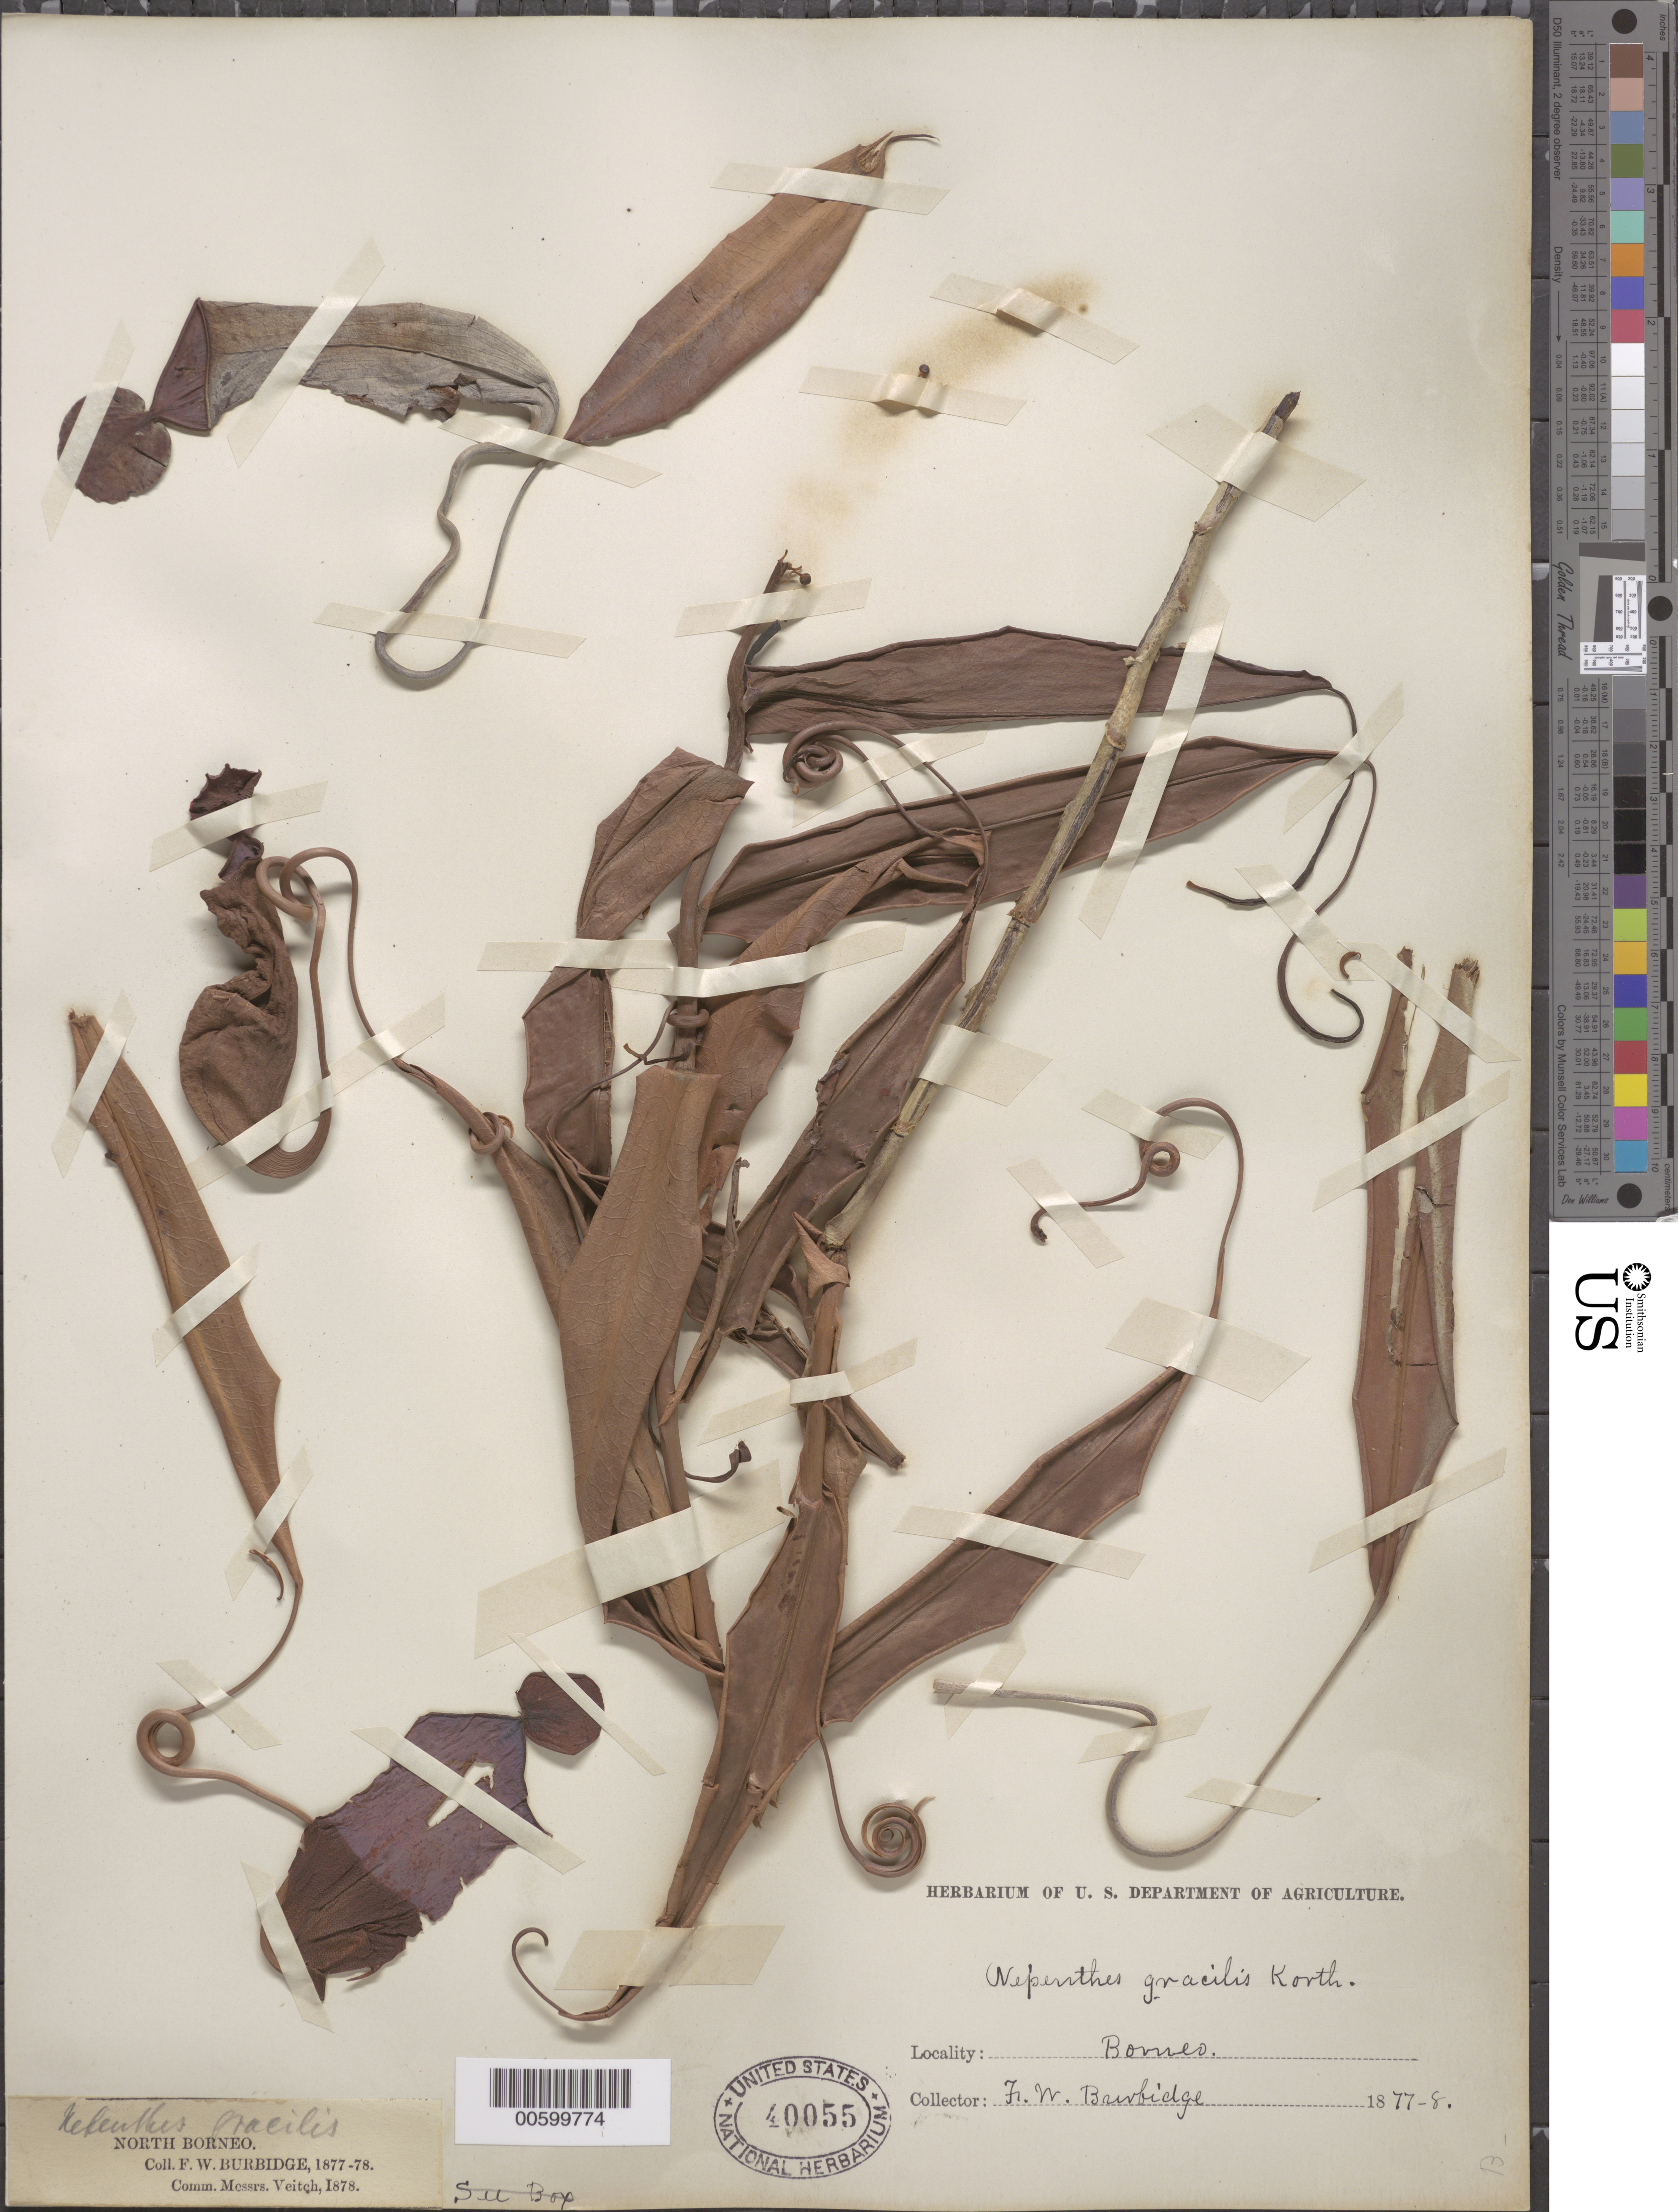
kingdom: Plantae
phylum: Tracheophyta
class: Magnoliopsida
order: Caryophyllales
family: Nepenthaceae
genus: Nepenthes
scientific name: Nepenthes gracilis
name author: Korth.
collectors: F. Burbidge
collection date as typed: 1877 to -- --- 1978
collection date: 1877/1978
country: Malaysia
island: Borneo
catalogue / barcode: US 40055